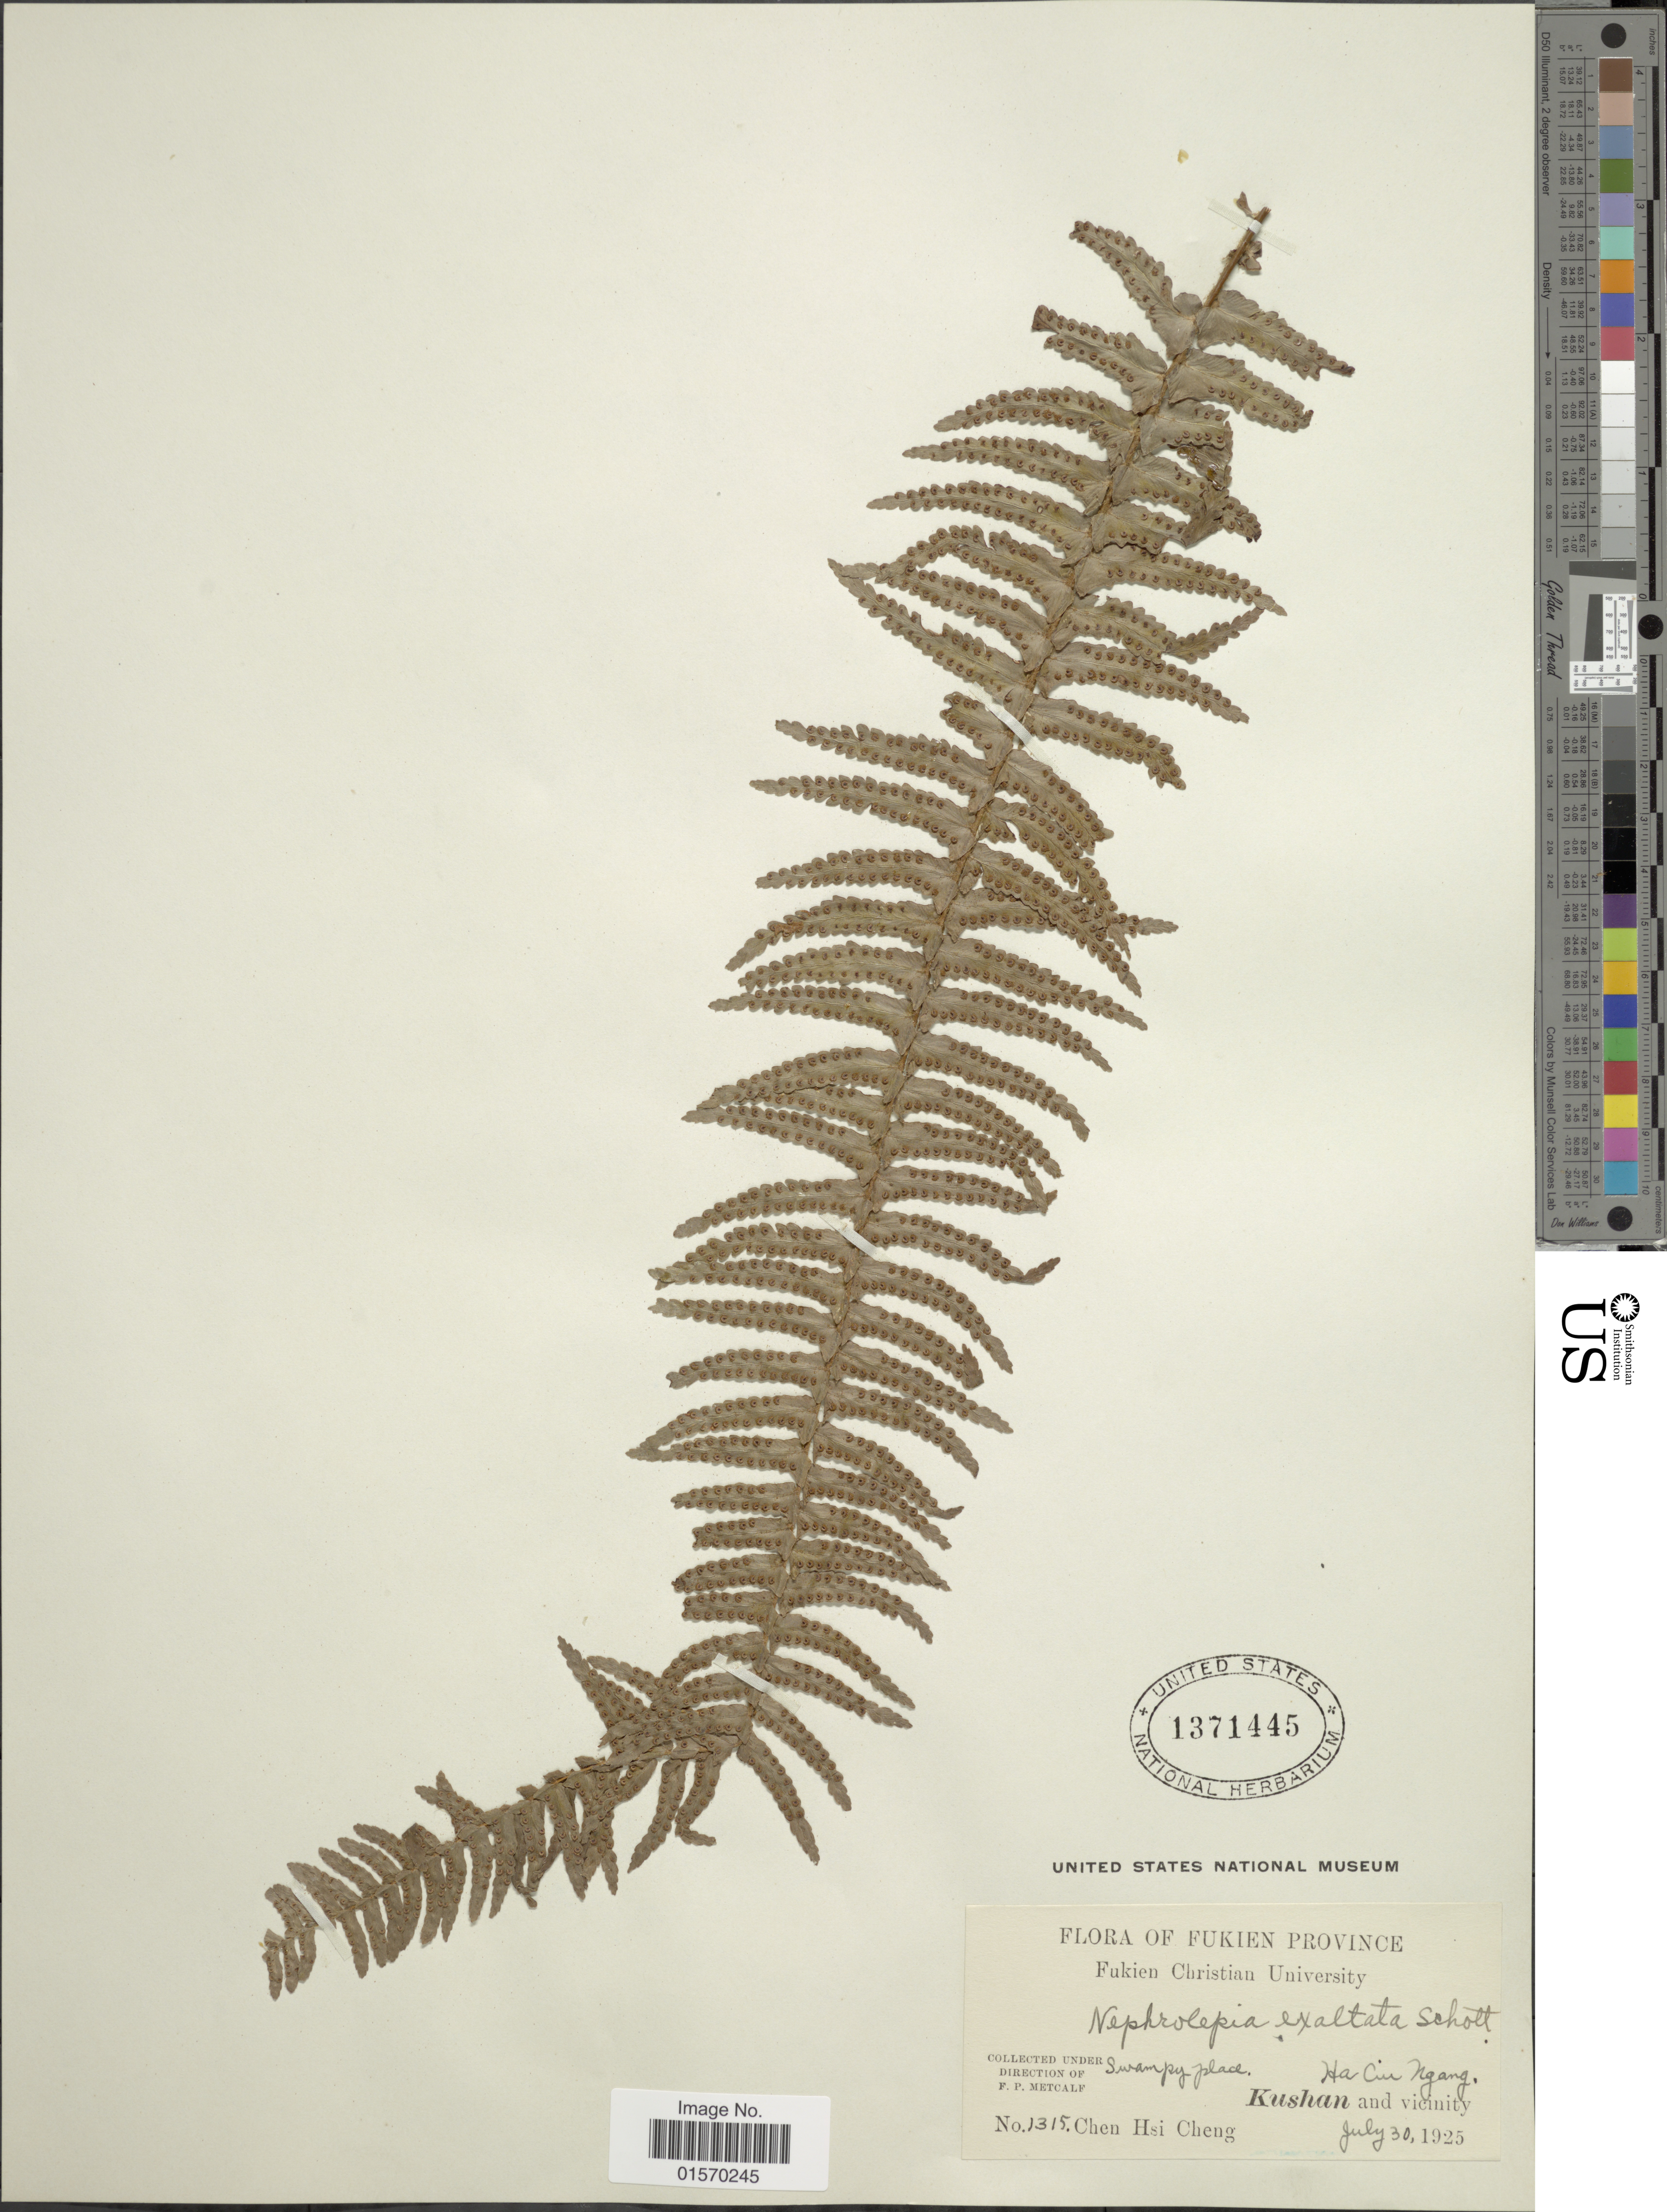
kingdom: Plantae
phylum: Tracheophyta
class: Polypodiopsida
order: Polypodiales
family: Nephrolepidaceae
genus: Nephrolepis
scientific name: Nephrolepis cordifolia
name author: (L.) C. Presl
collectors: H. C. Chen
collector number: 1315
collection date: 1925-07-30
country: China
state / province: Fujian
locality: Ha Ciu Ngang. Kushan and vicinity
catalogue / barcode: US 1371445